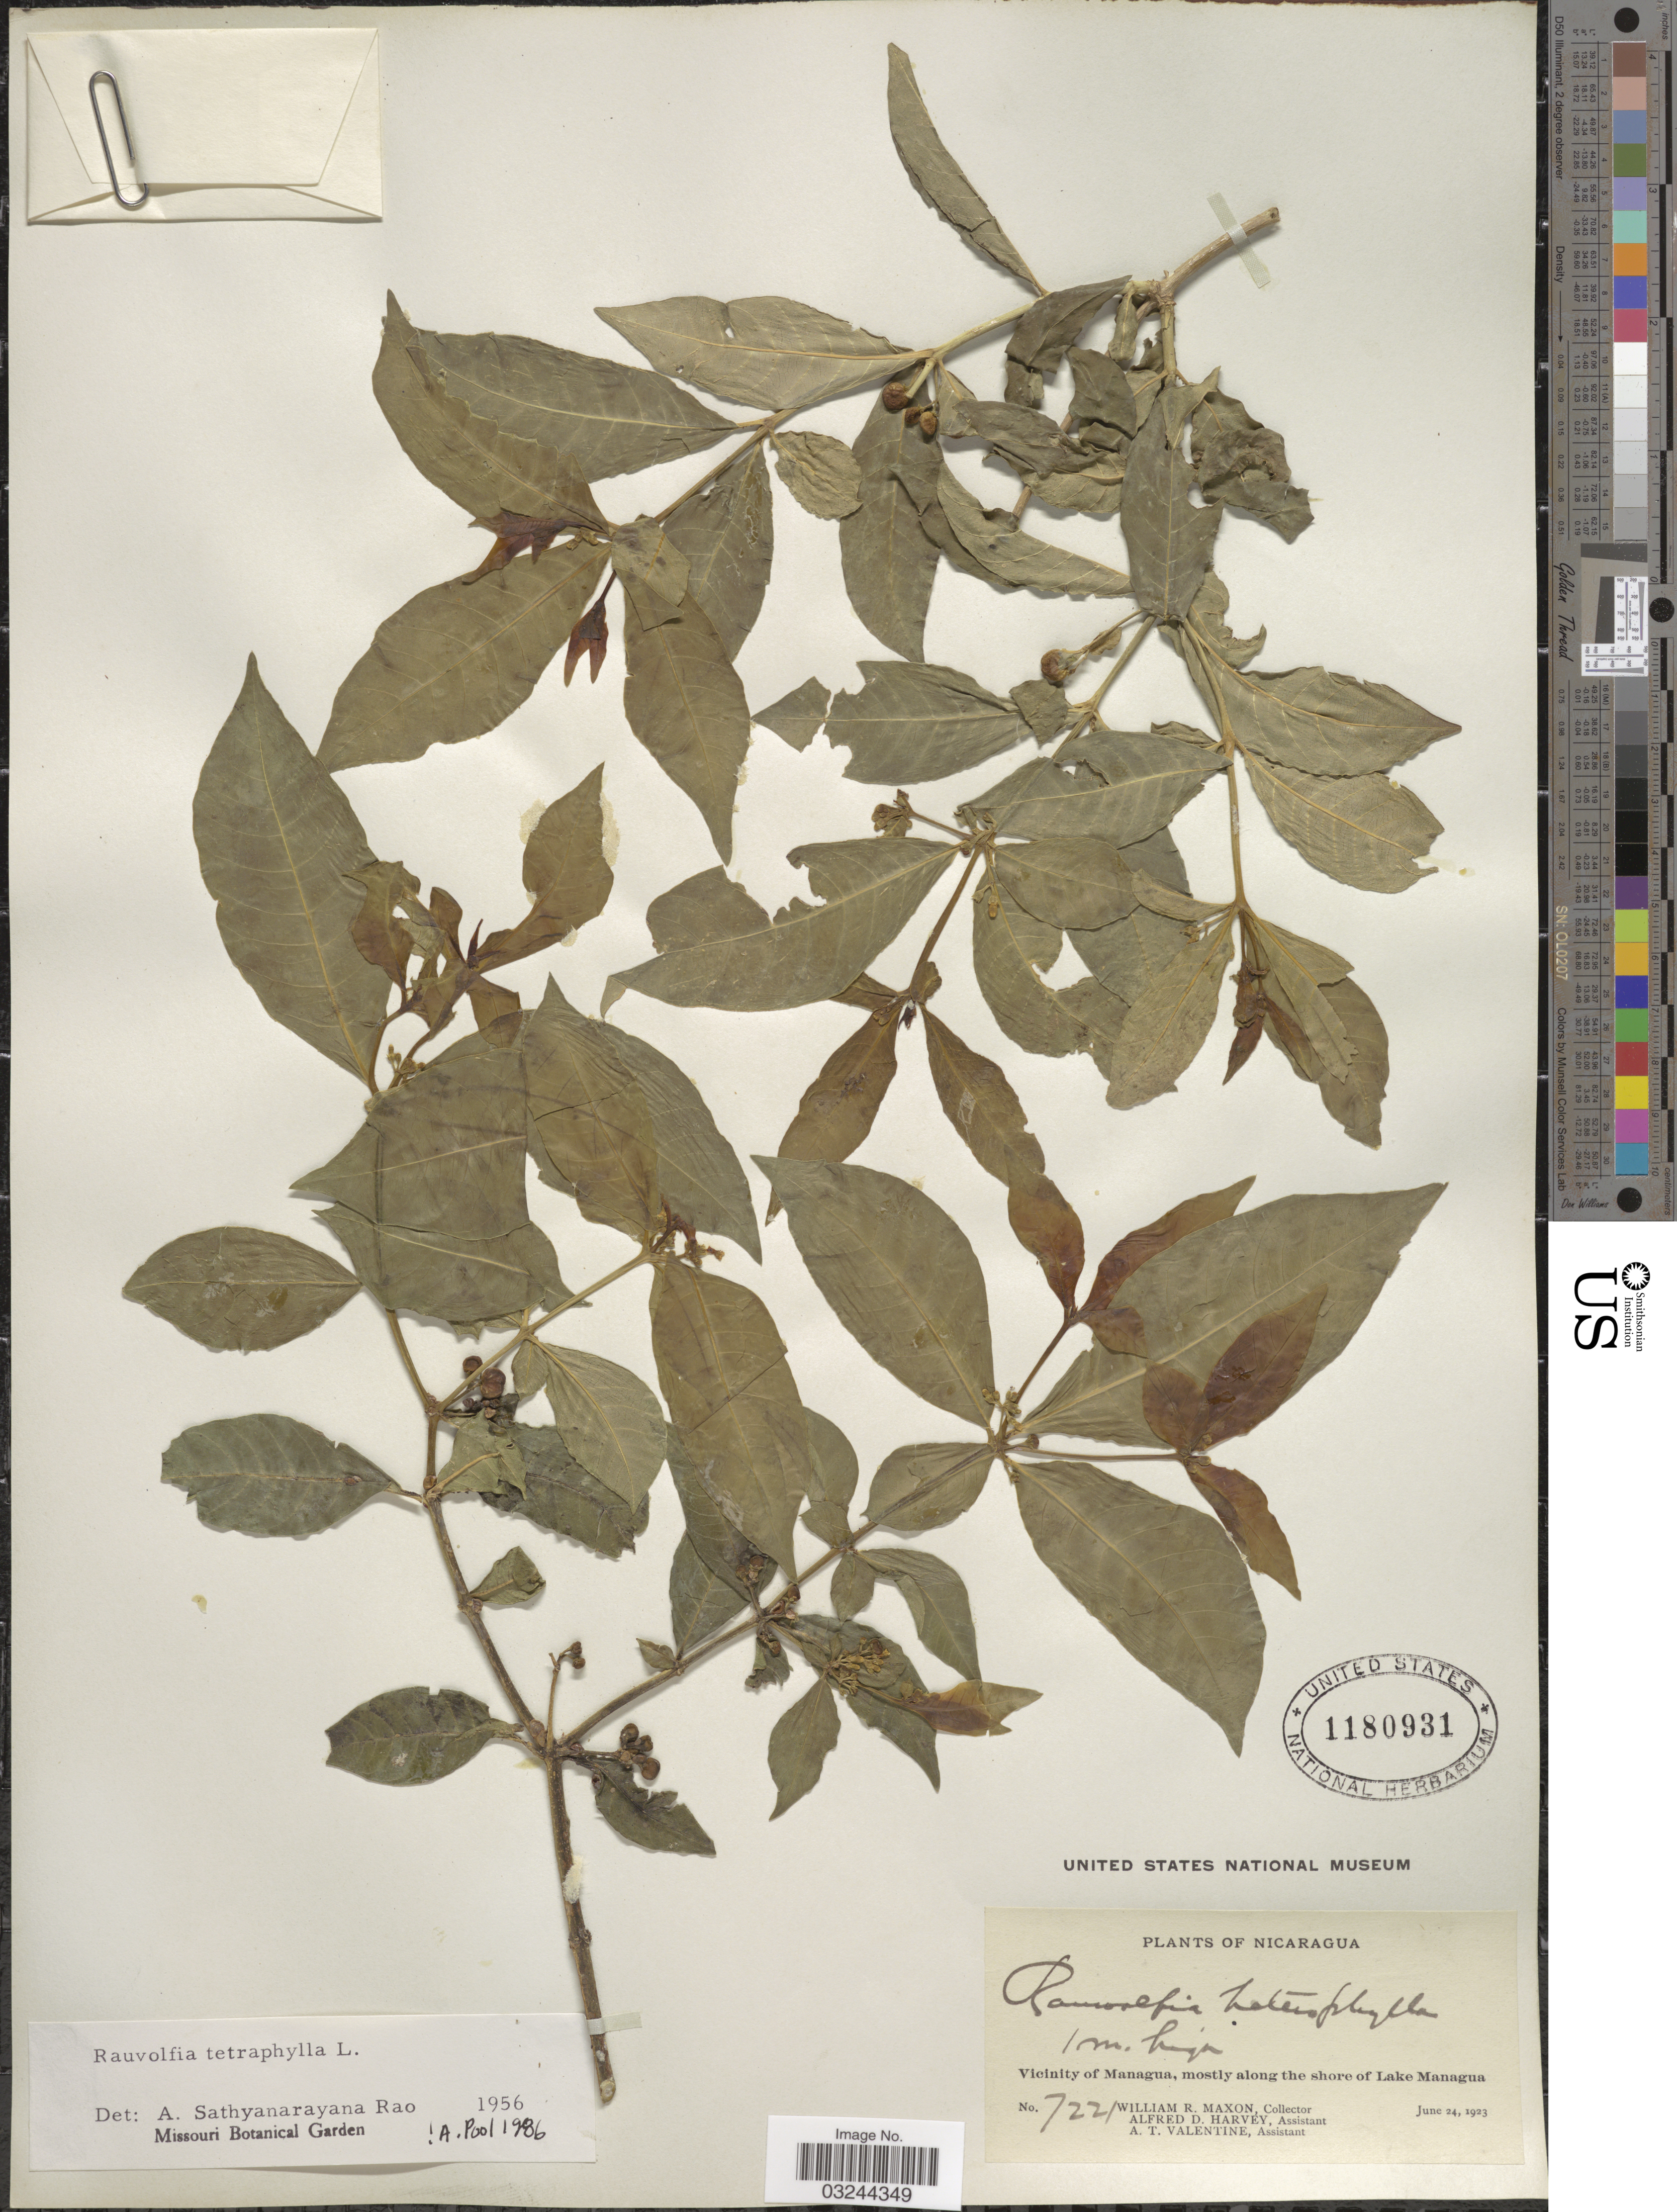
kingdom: Plantae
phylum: Tracheophyta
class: Magnoliopsida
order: Gentianales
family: Apocynaceae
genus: Rauvolfia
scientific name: Rauvolfia tetraphylla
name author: L.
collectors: W. R. Maxon, A. D. Harvey & A. Valentine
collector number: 7221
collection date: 1923-06-24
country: Nicaragua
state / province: Managua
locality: Vicinity of Managua, mostly along the shore of Lake Managua.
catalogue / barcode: US 1180931